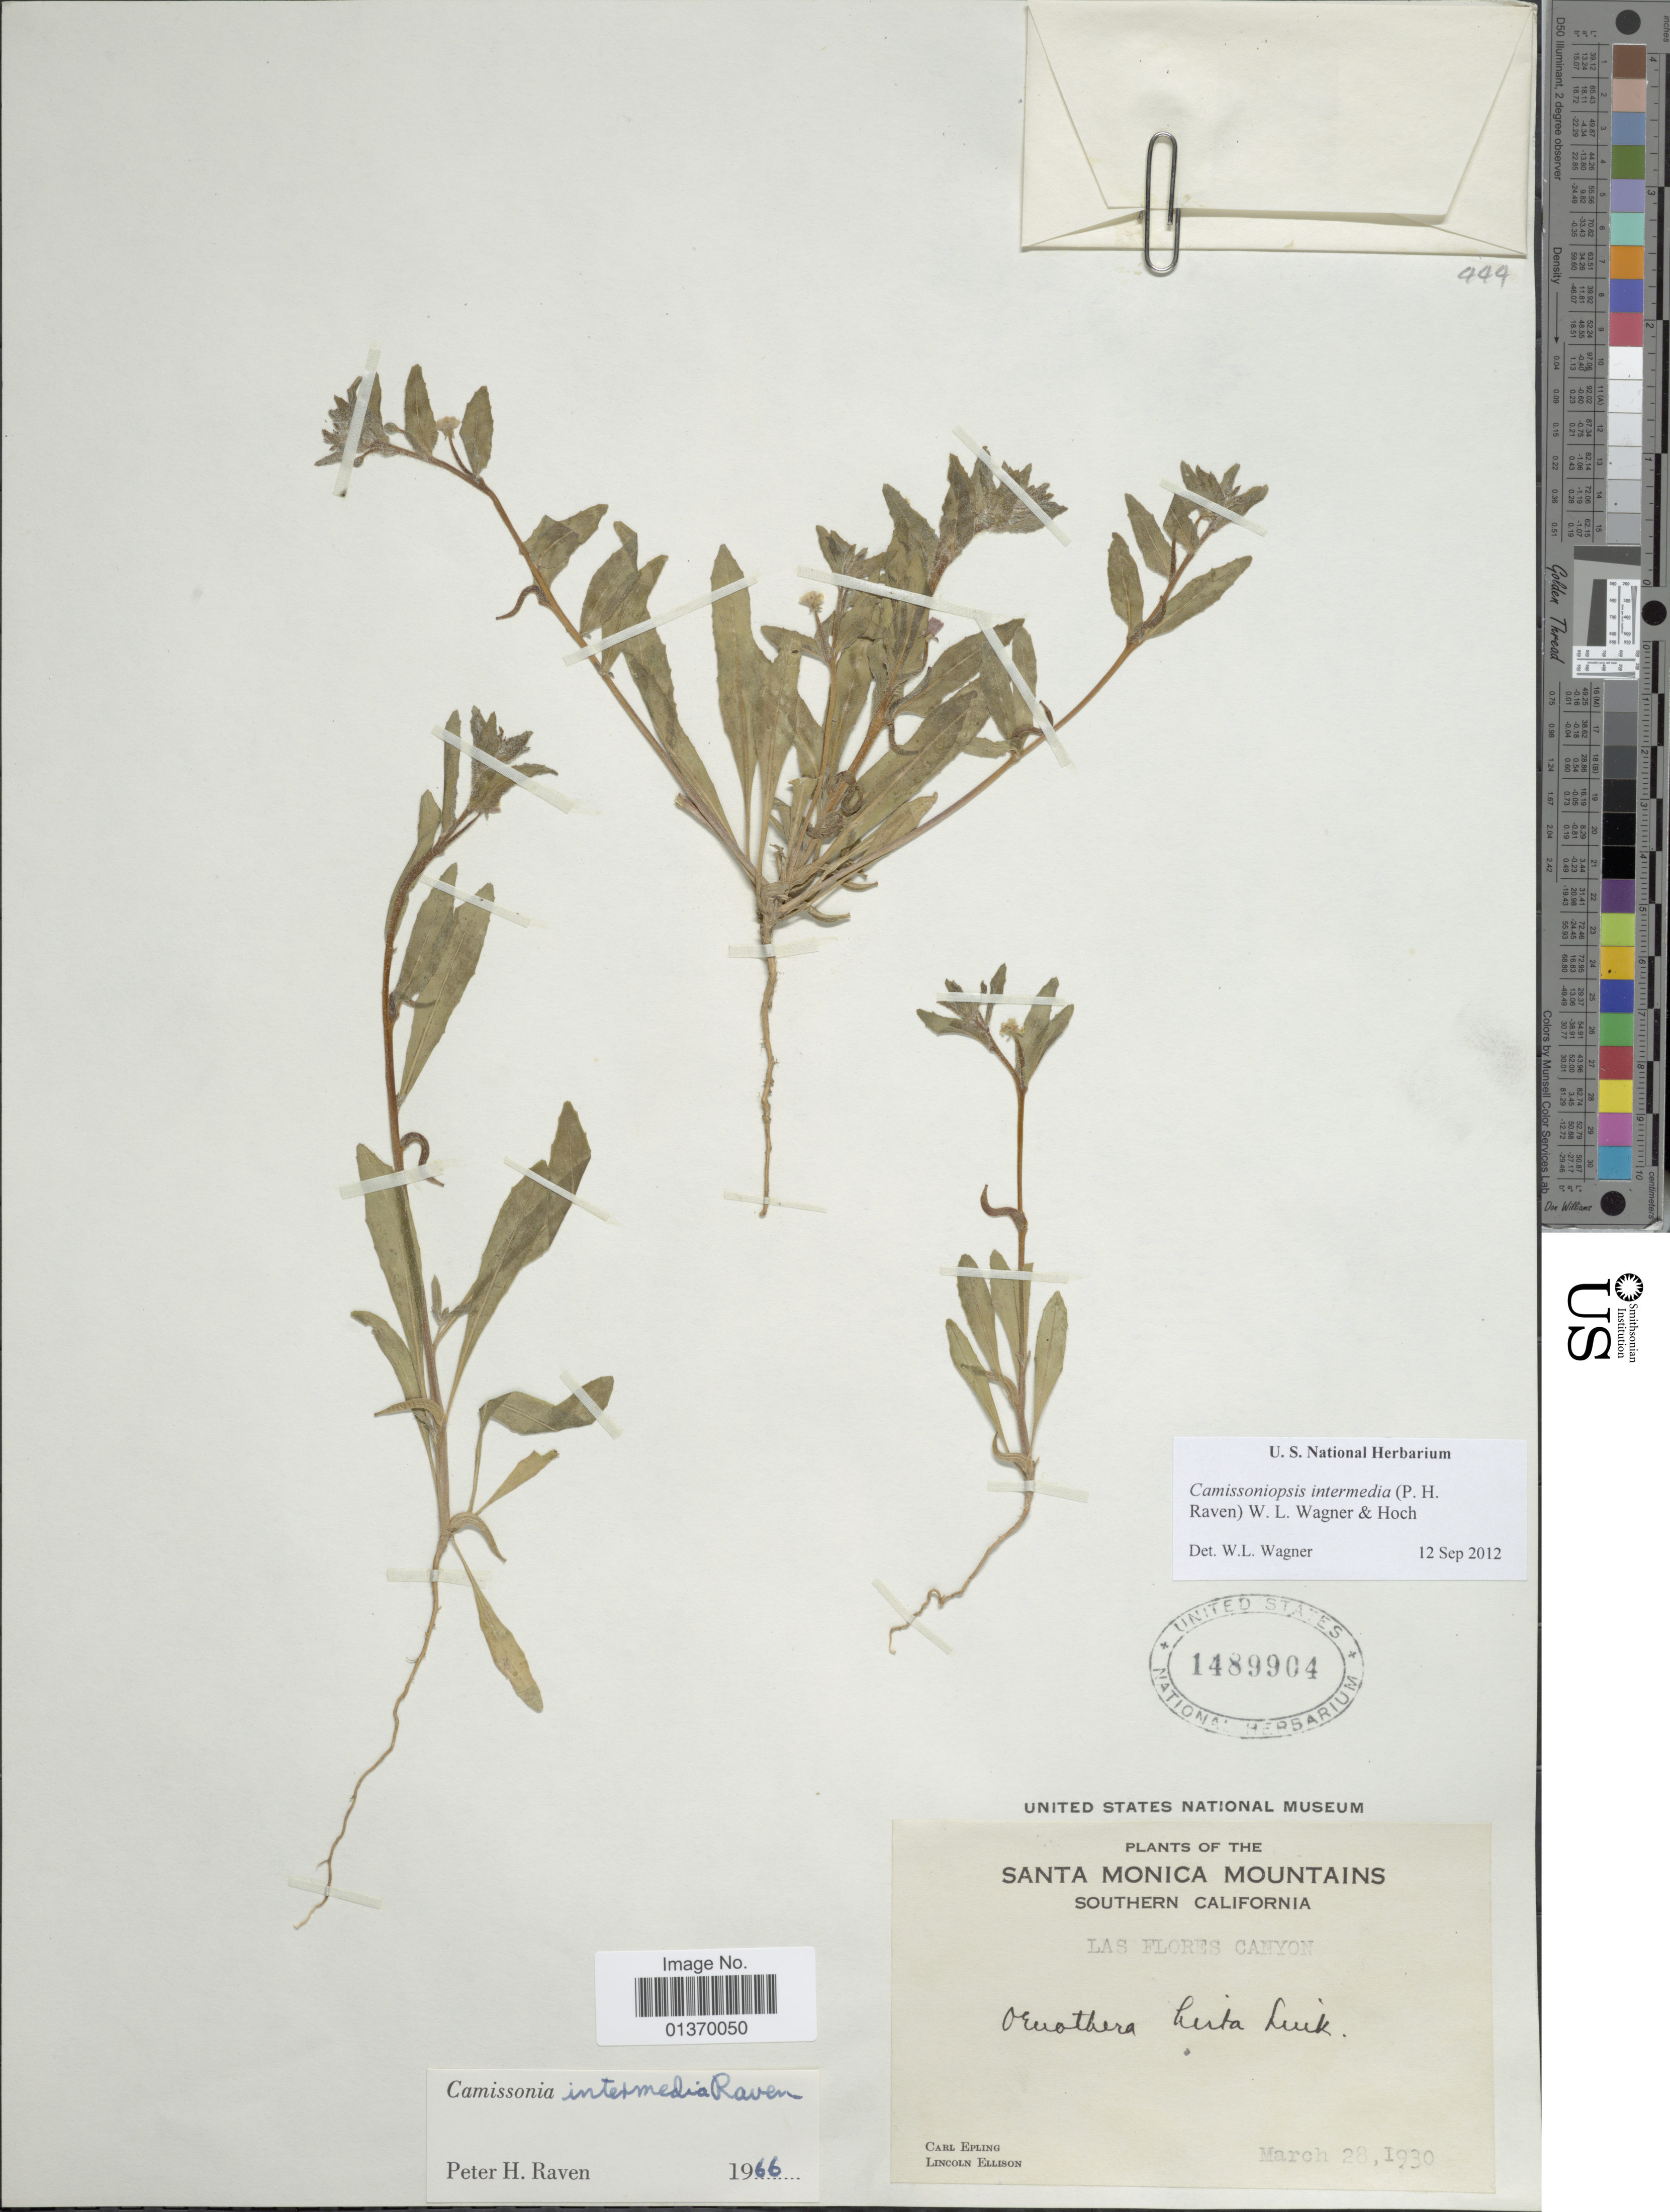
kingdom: Plantae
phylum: Tracheophyta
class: Magnoliopsida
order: Myrtales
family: Onagraceae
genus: Camissoniopsis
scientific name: Camissoniopsis intermedia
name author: (P.H. Raven) W.L. Wagner & Hoch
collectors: C. C. Epling & L. Ellison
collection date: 1930-03-28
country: United States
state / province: California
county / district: Los Angeles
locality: Santa Monica Mountains, Southern California, Las Flores Canyon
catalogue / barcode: US 1489904